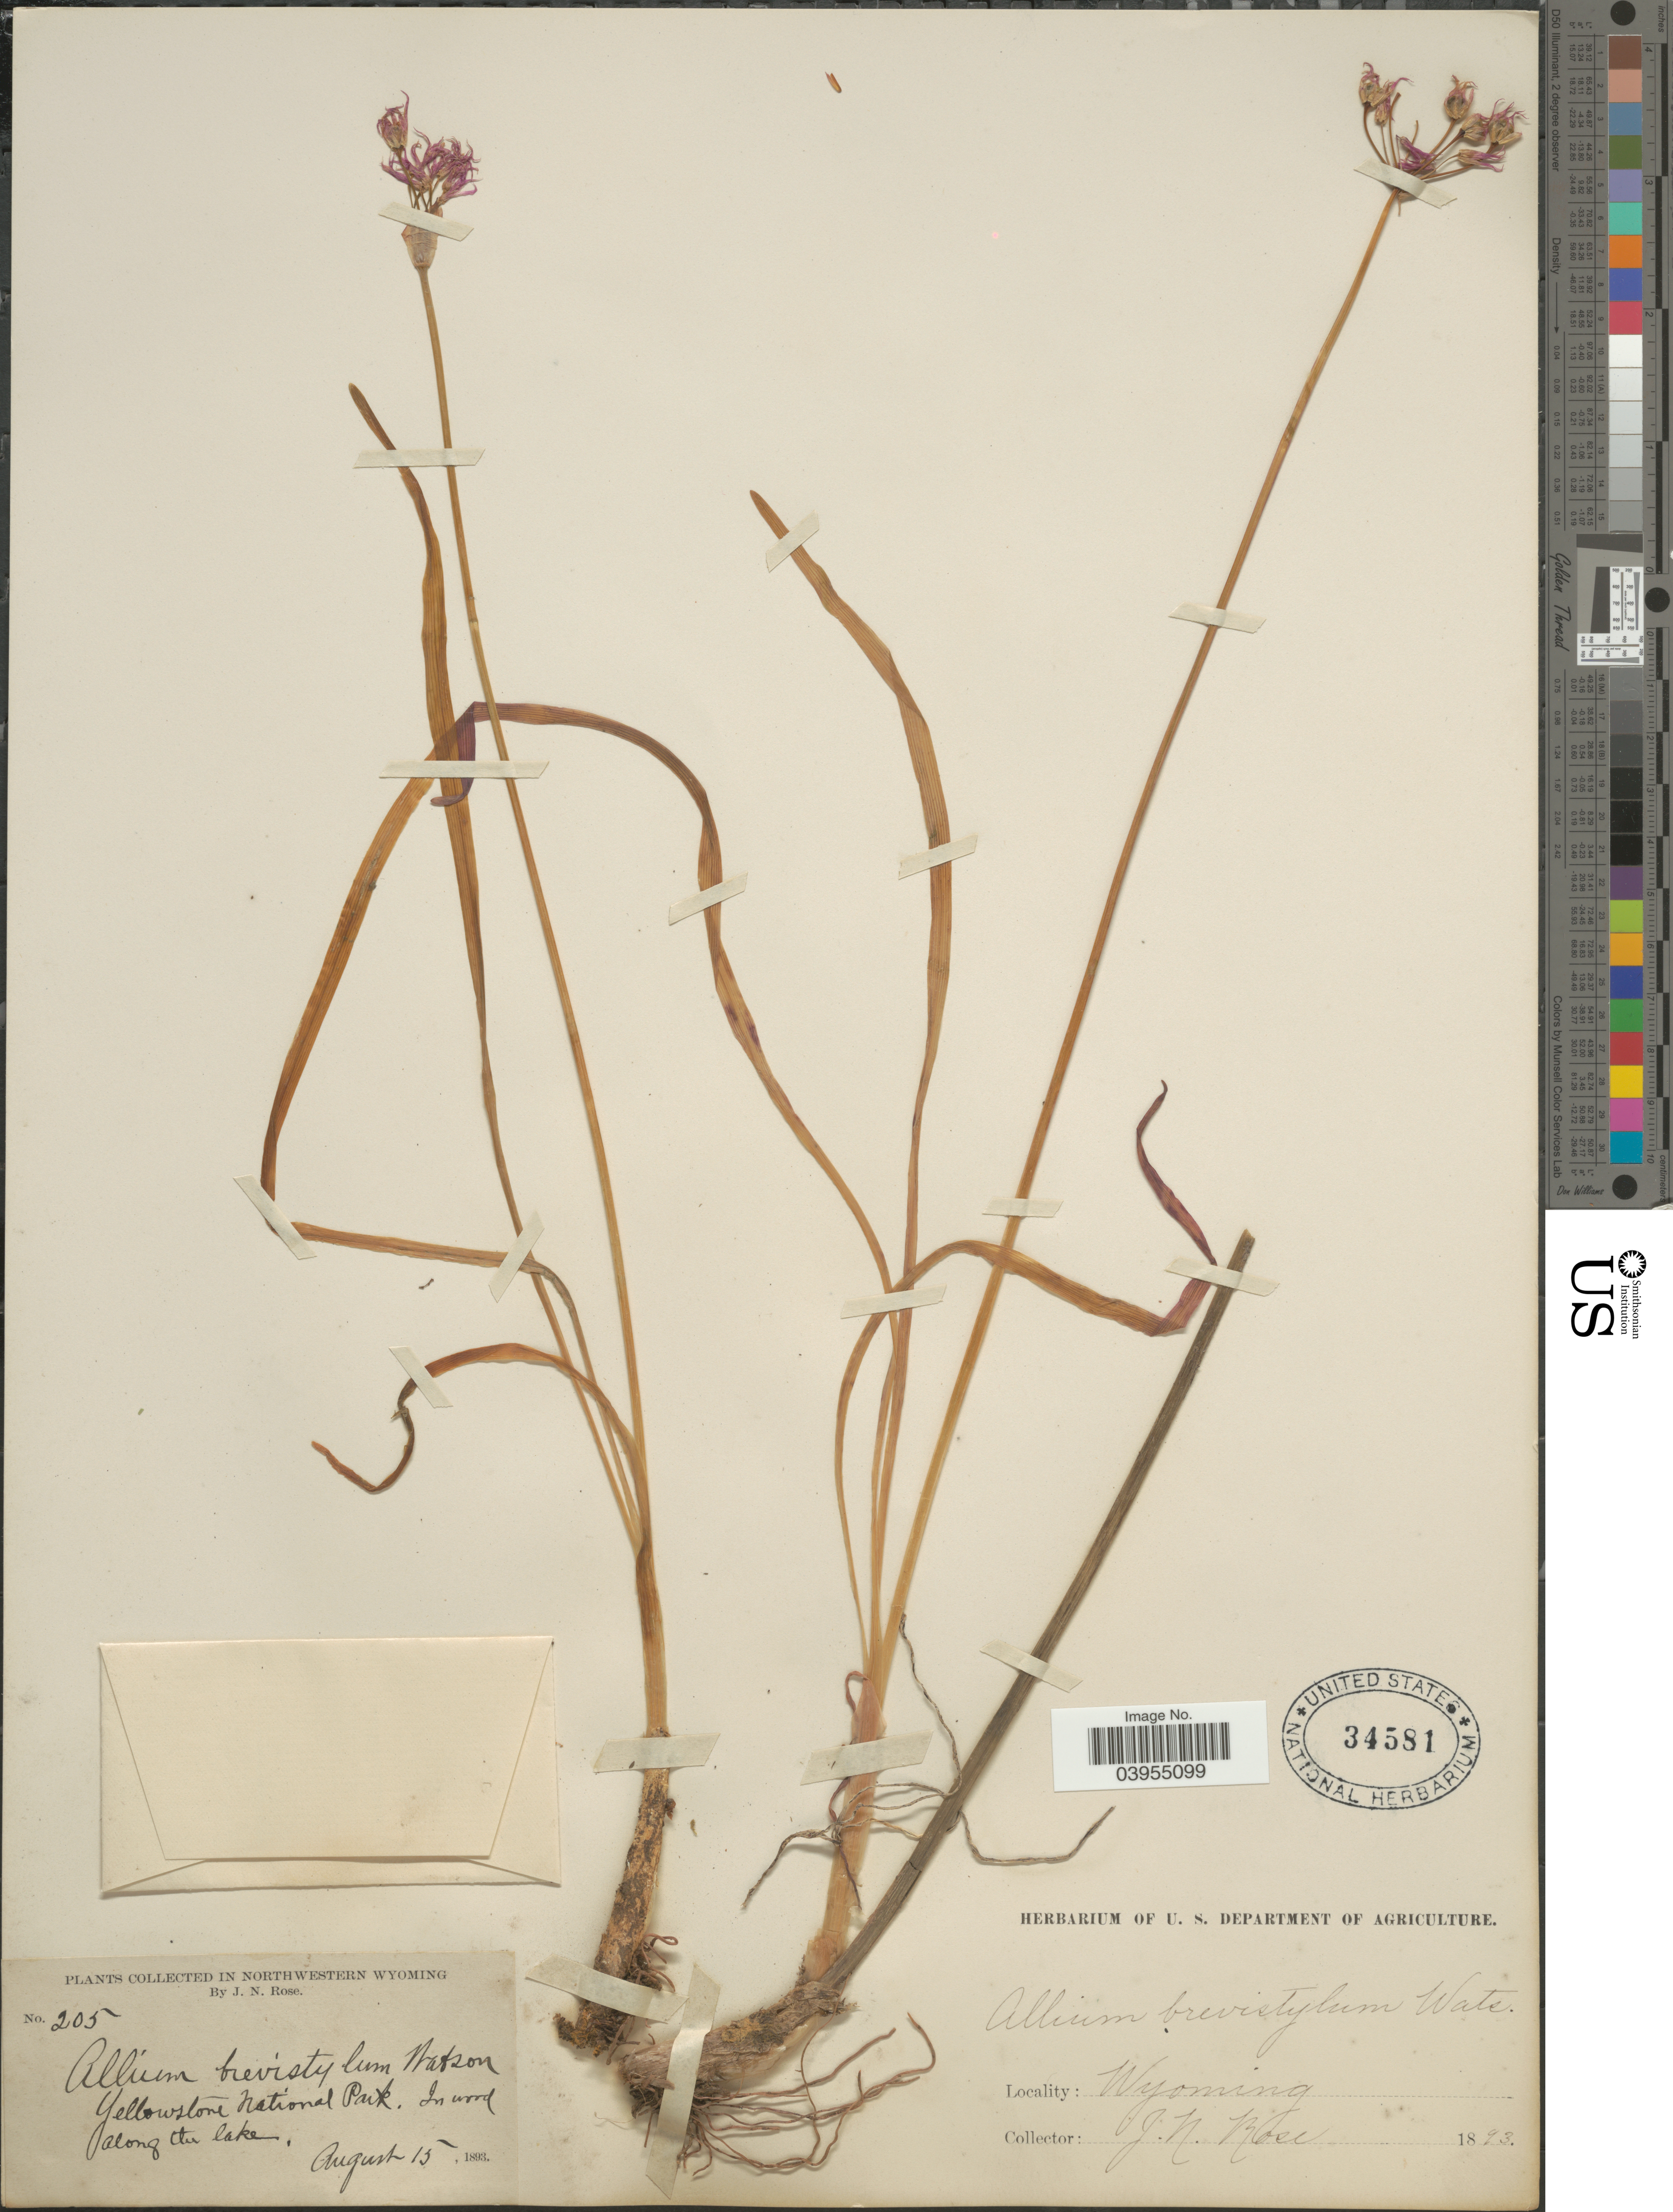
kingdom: Plantae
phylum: Tracheophyta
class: Liliopsida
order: Asparagales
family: Amaryllidaceae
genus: Allium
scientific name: Allium brevistylum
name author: S. Watson in C. King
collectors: J. N. Rose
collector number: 205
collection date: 1893-08-15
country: United States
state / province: Wyoming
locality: Northwestern Wyoming. Yellowstone National Park. In wood along the lake.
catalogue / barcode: US 34581